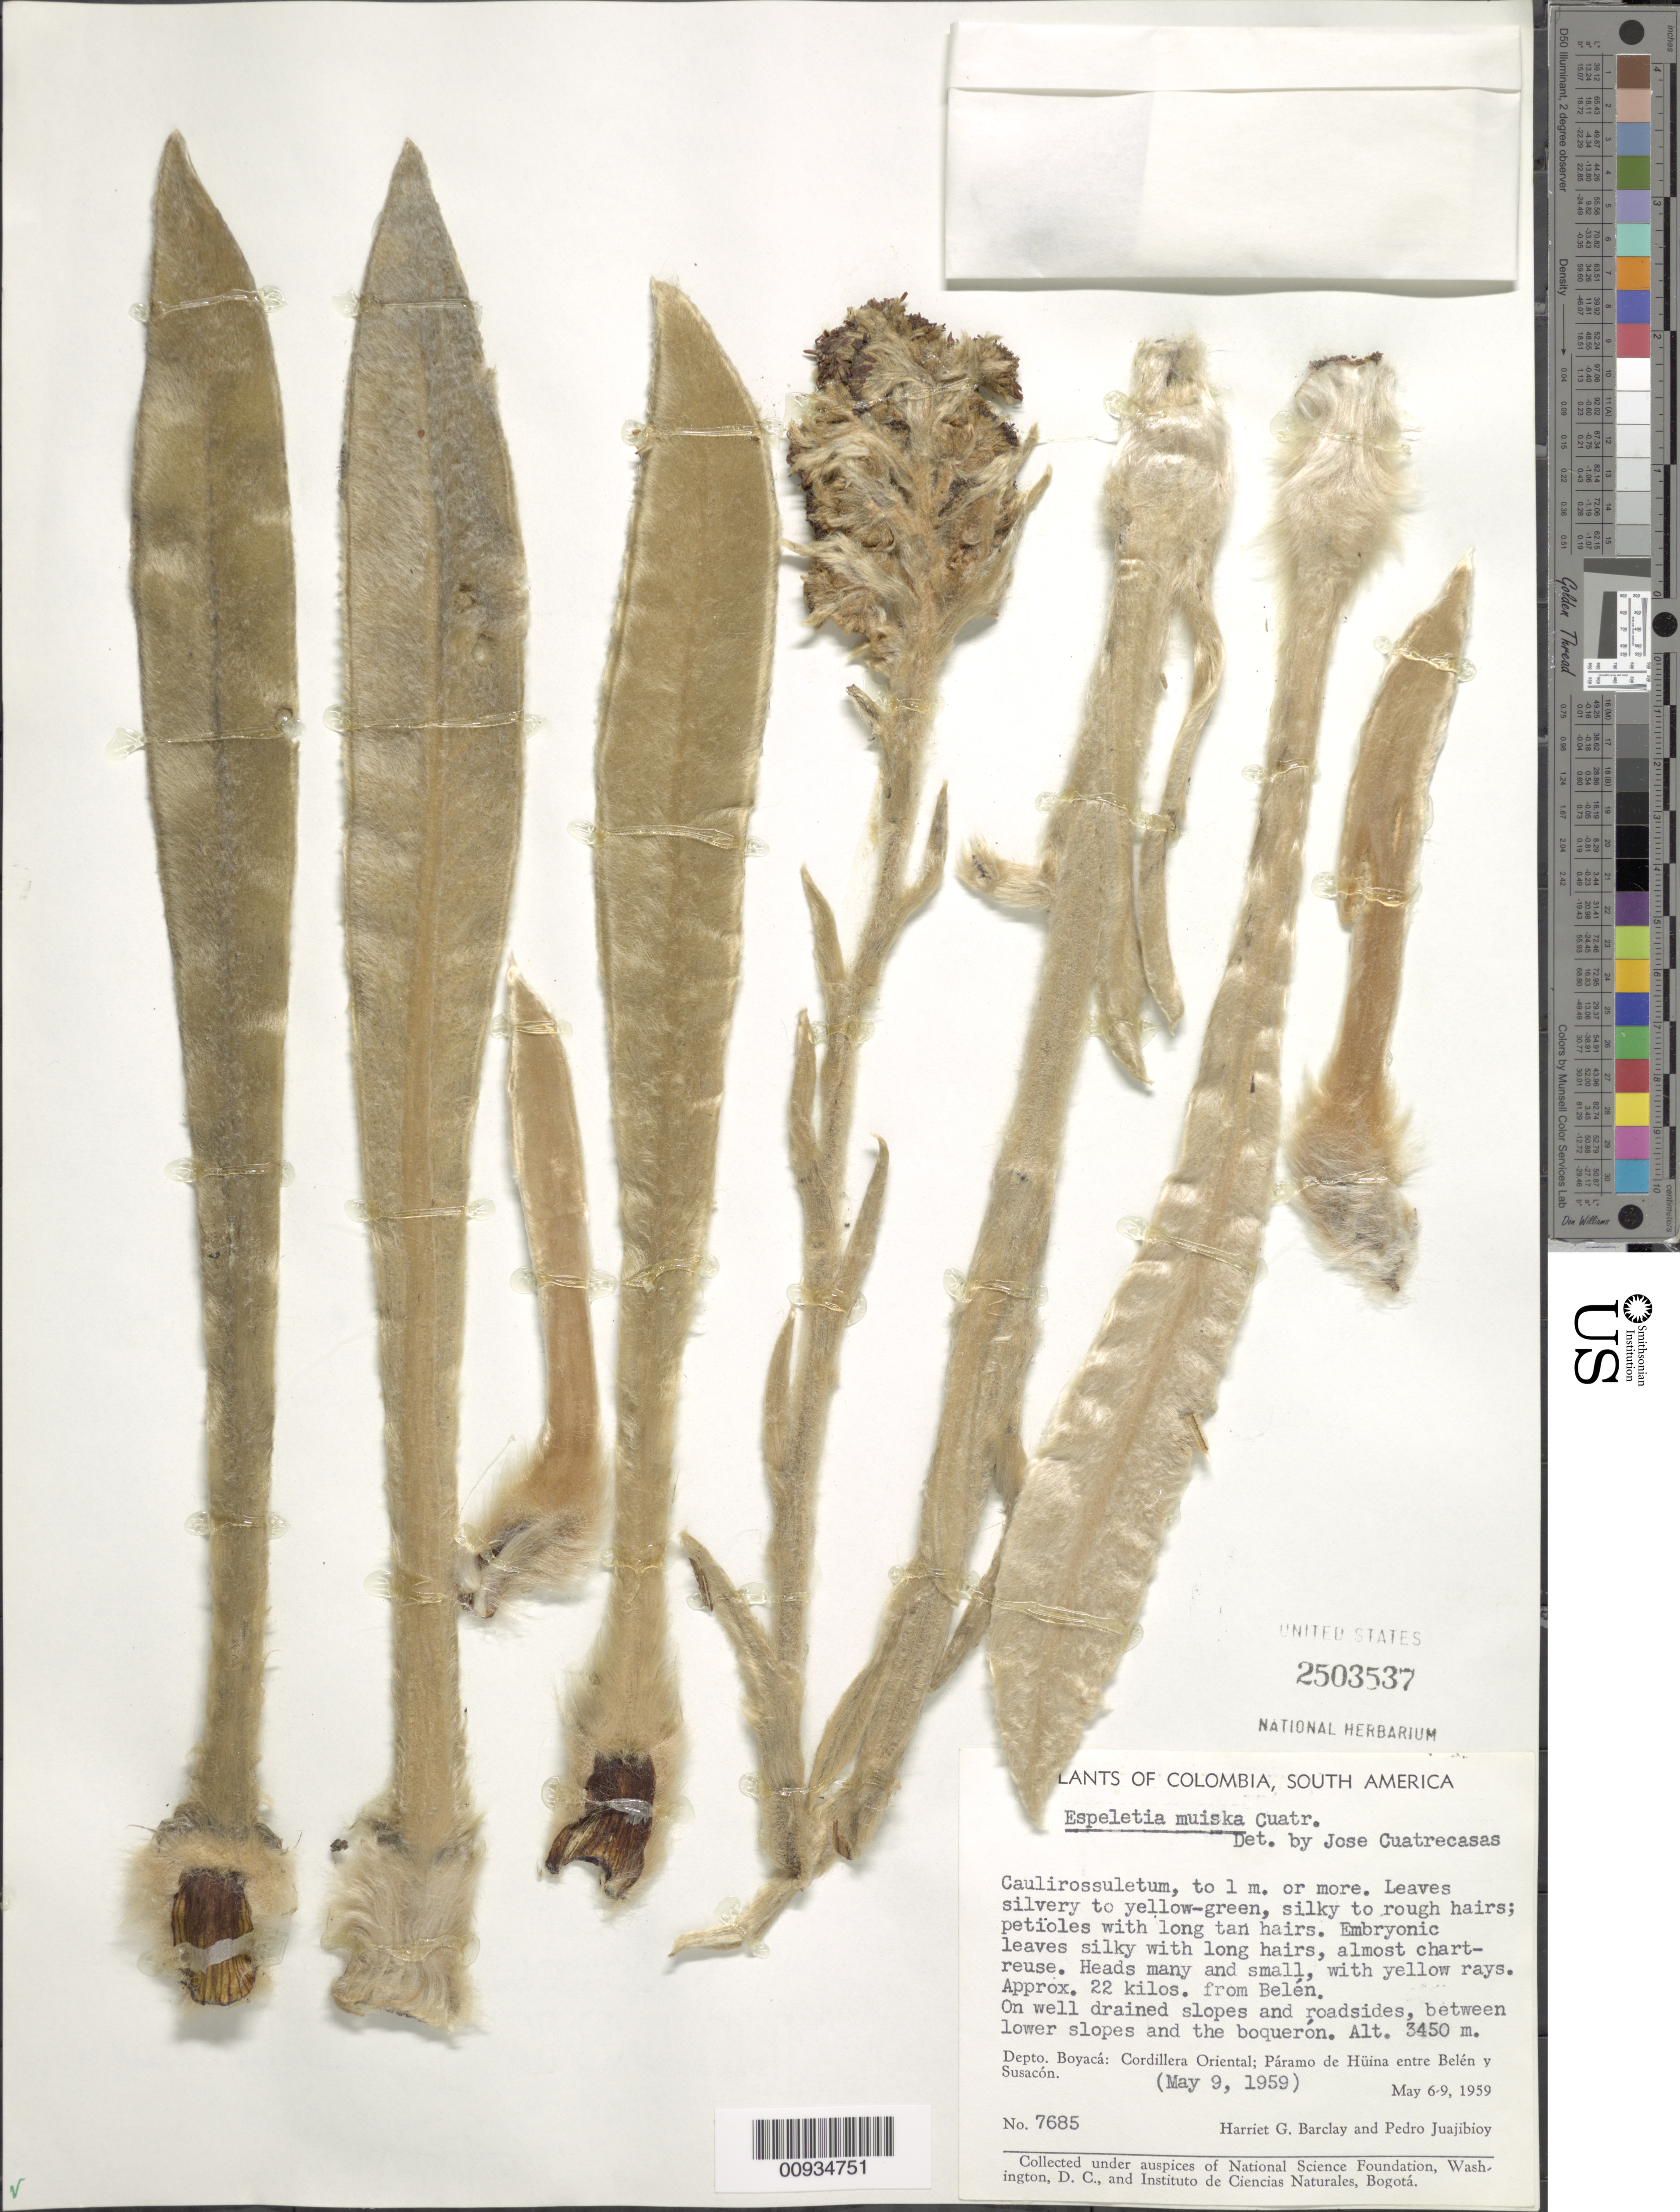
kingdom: Plantae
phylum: Tracheophyta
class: Magnoliopsida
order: Asterales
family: Asteraceae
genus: Espeletiopsis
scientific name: Espeletiopsis muiska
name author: (Cuatrec.) Cuatrec.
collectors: H. G. Barclay & P. Juajibioy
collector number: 7685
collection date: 1959-05-06/1959-05-09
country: Colombia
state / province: Boyacá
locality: Depto. Boyacá: Cordillera Oriental; Paramo de Huina entre Belen y Susacon. Approx. 22 kilos. from Belen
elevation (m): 3450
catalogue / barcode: US 2503537